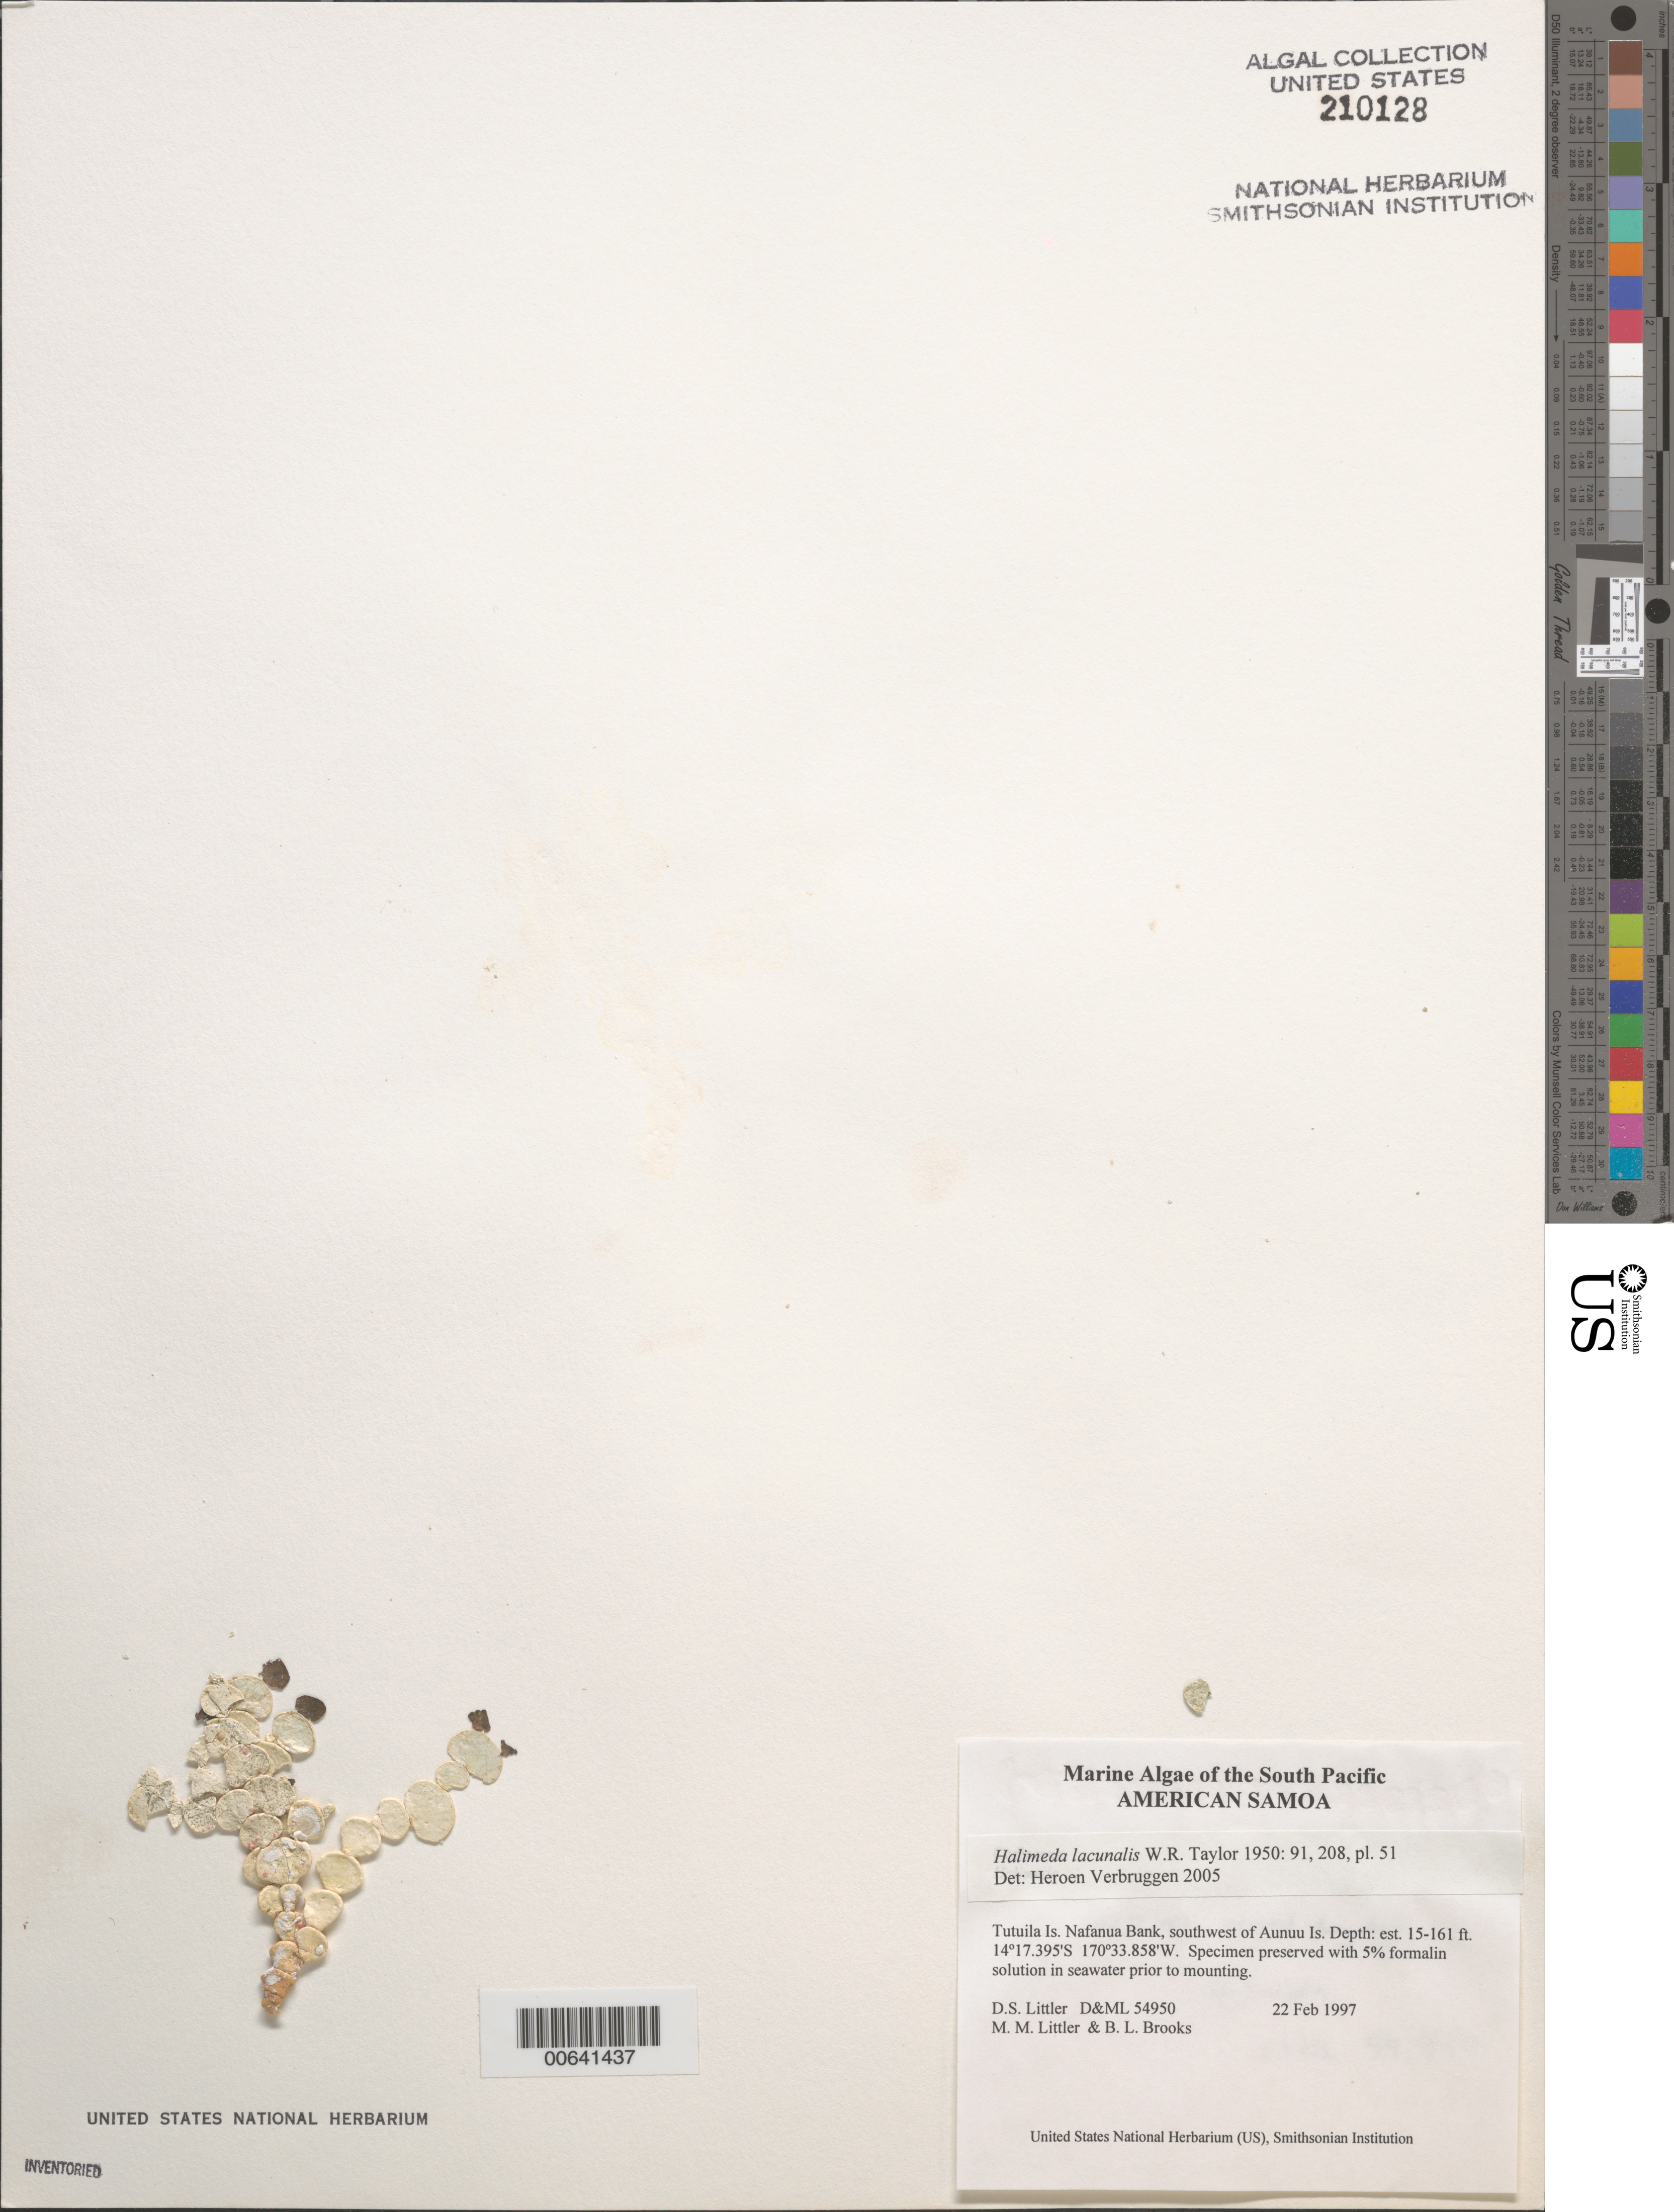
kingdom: Plantae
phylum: Chlorophyta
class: Ulvophyceae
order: Bryopsidales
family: Halimedaceae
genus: Halimeda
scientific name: Halimeda lacunalis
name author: W.R. Taylor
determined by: Verbruggen, H.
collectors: D. S. Littler, M. M. Littler & B. Brooks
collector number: D&ML 54950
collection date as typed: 22 Feb 1997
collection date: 1997-02-22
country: American Samoa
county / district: Eastern District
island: Tutua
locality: Nafanua Bank, southwest of Aunuu Island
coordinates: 14 17.395'S, 170 33.858'W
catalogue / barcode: US 210128